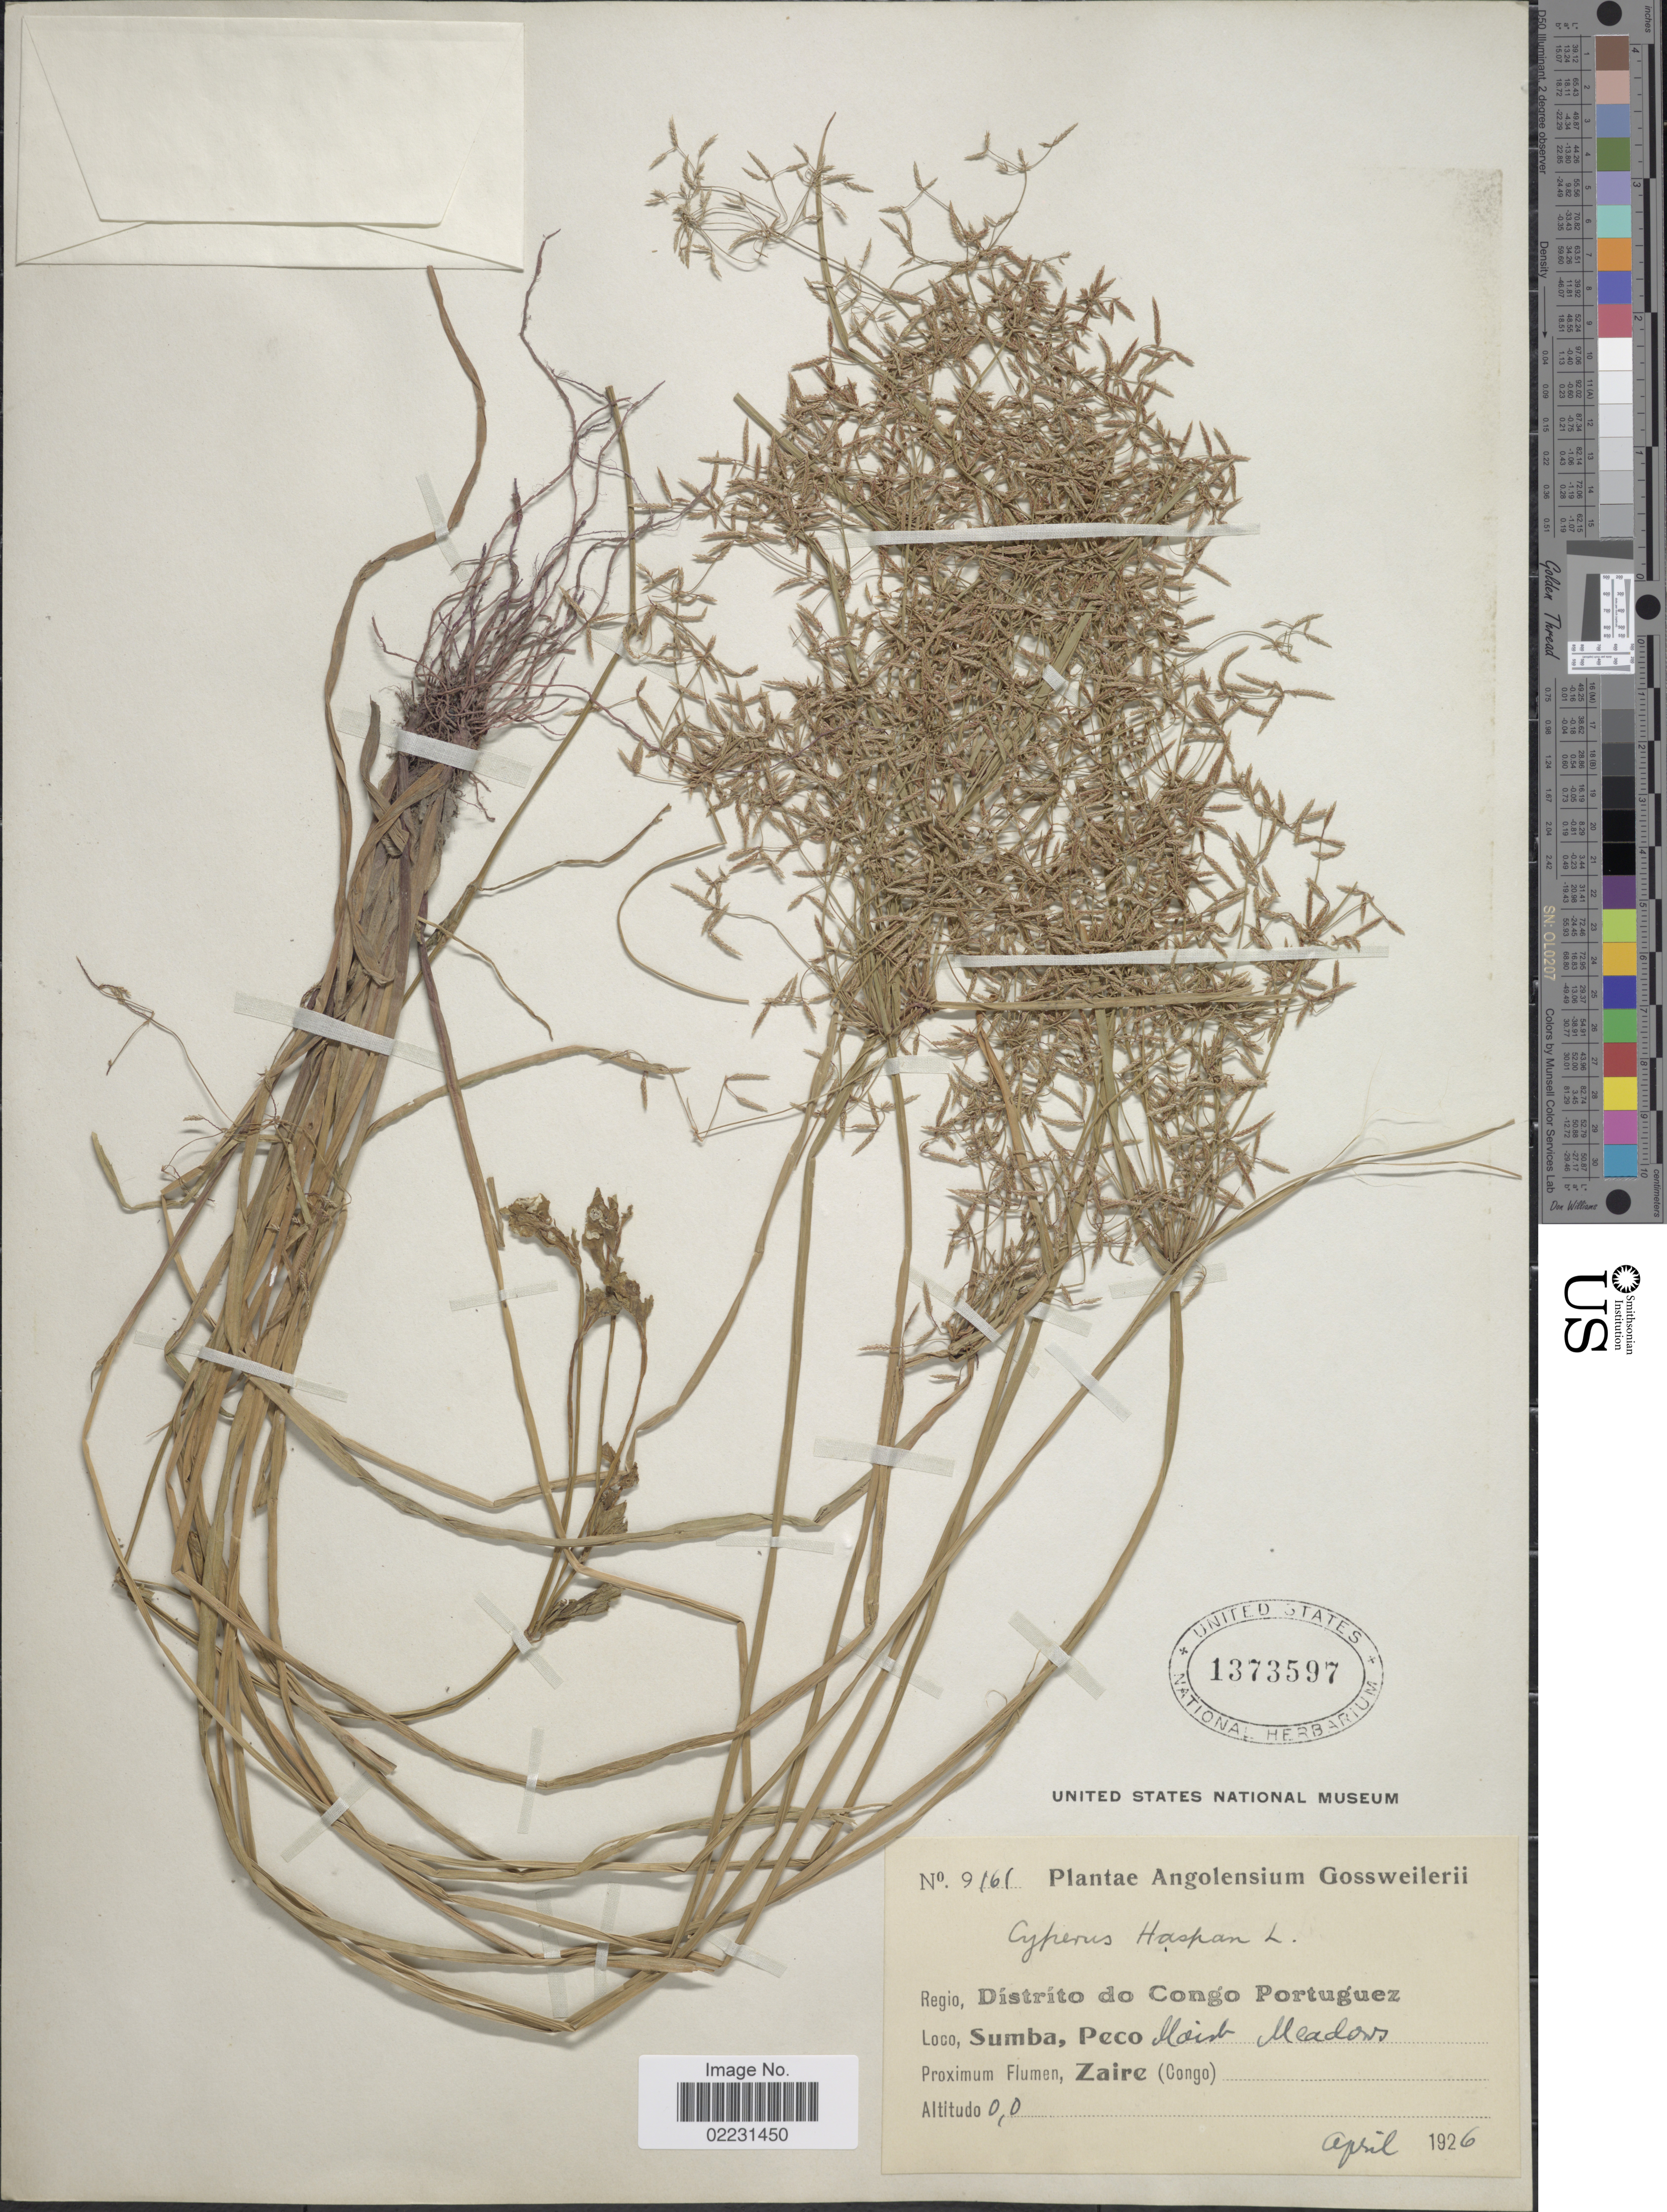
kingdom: Plantae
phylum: Tracheophyta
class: Liliopsida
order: Poales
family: Cyperaceae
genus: Cyperus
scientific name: Cyperus haspan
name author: L.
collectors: Gossweiler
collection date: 1926-04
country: Angola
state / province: Zaire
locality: Regio Dustrito do Congo Portuguez, Sumba, Peco Moist Meadows., Zaire (Congo).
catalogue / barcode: US 1373597